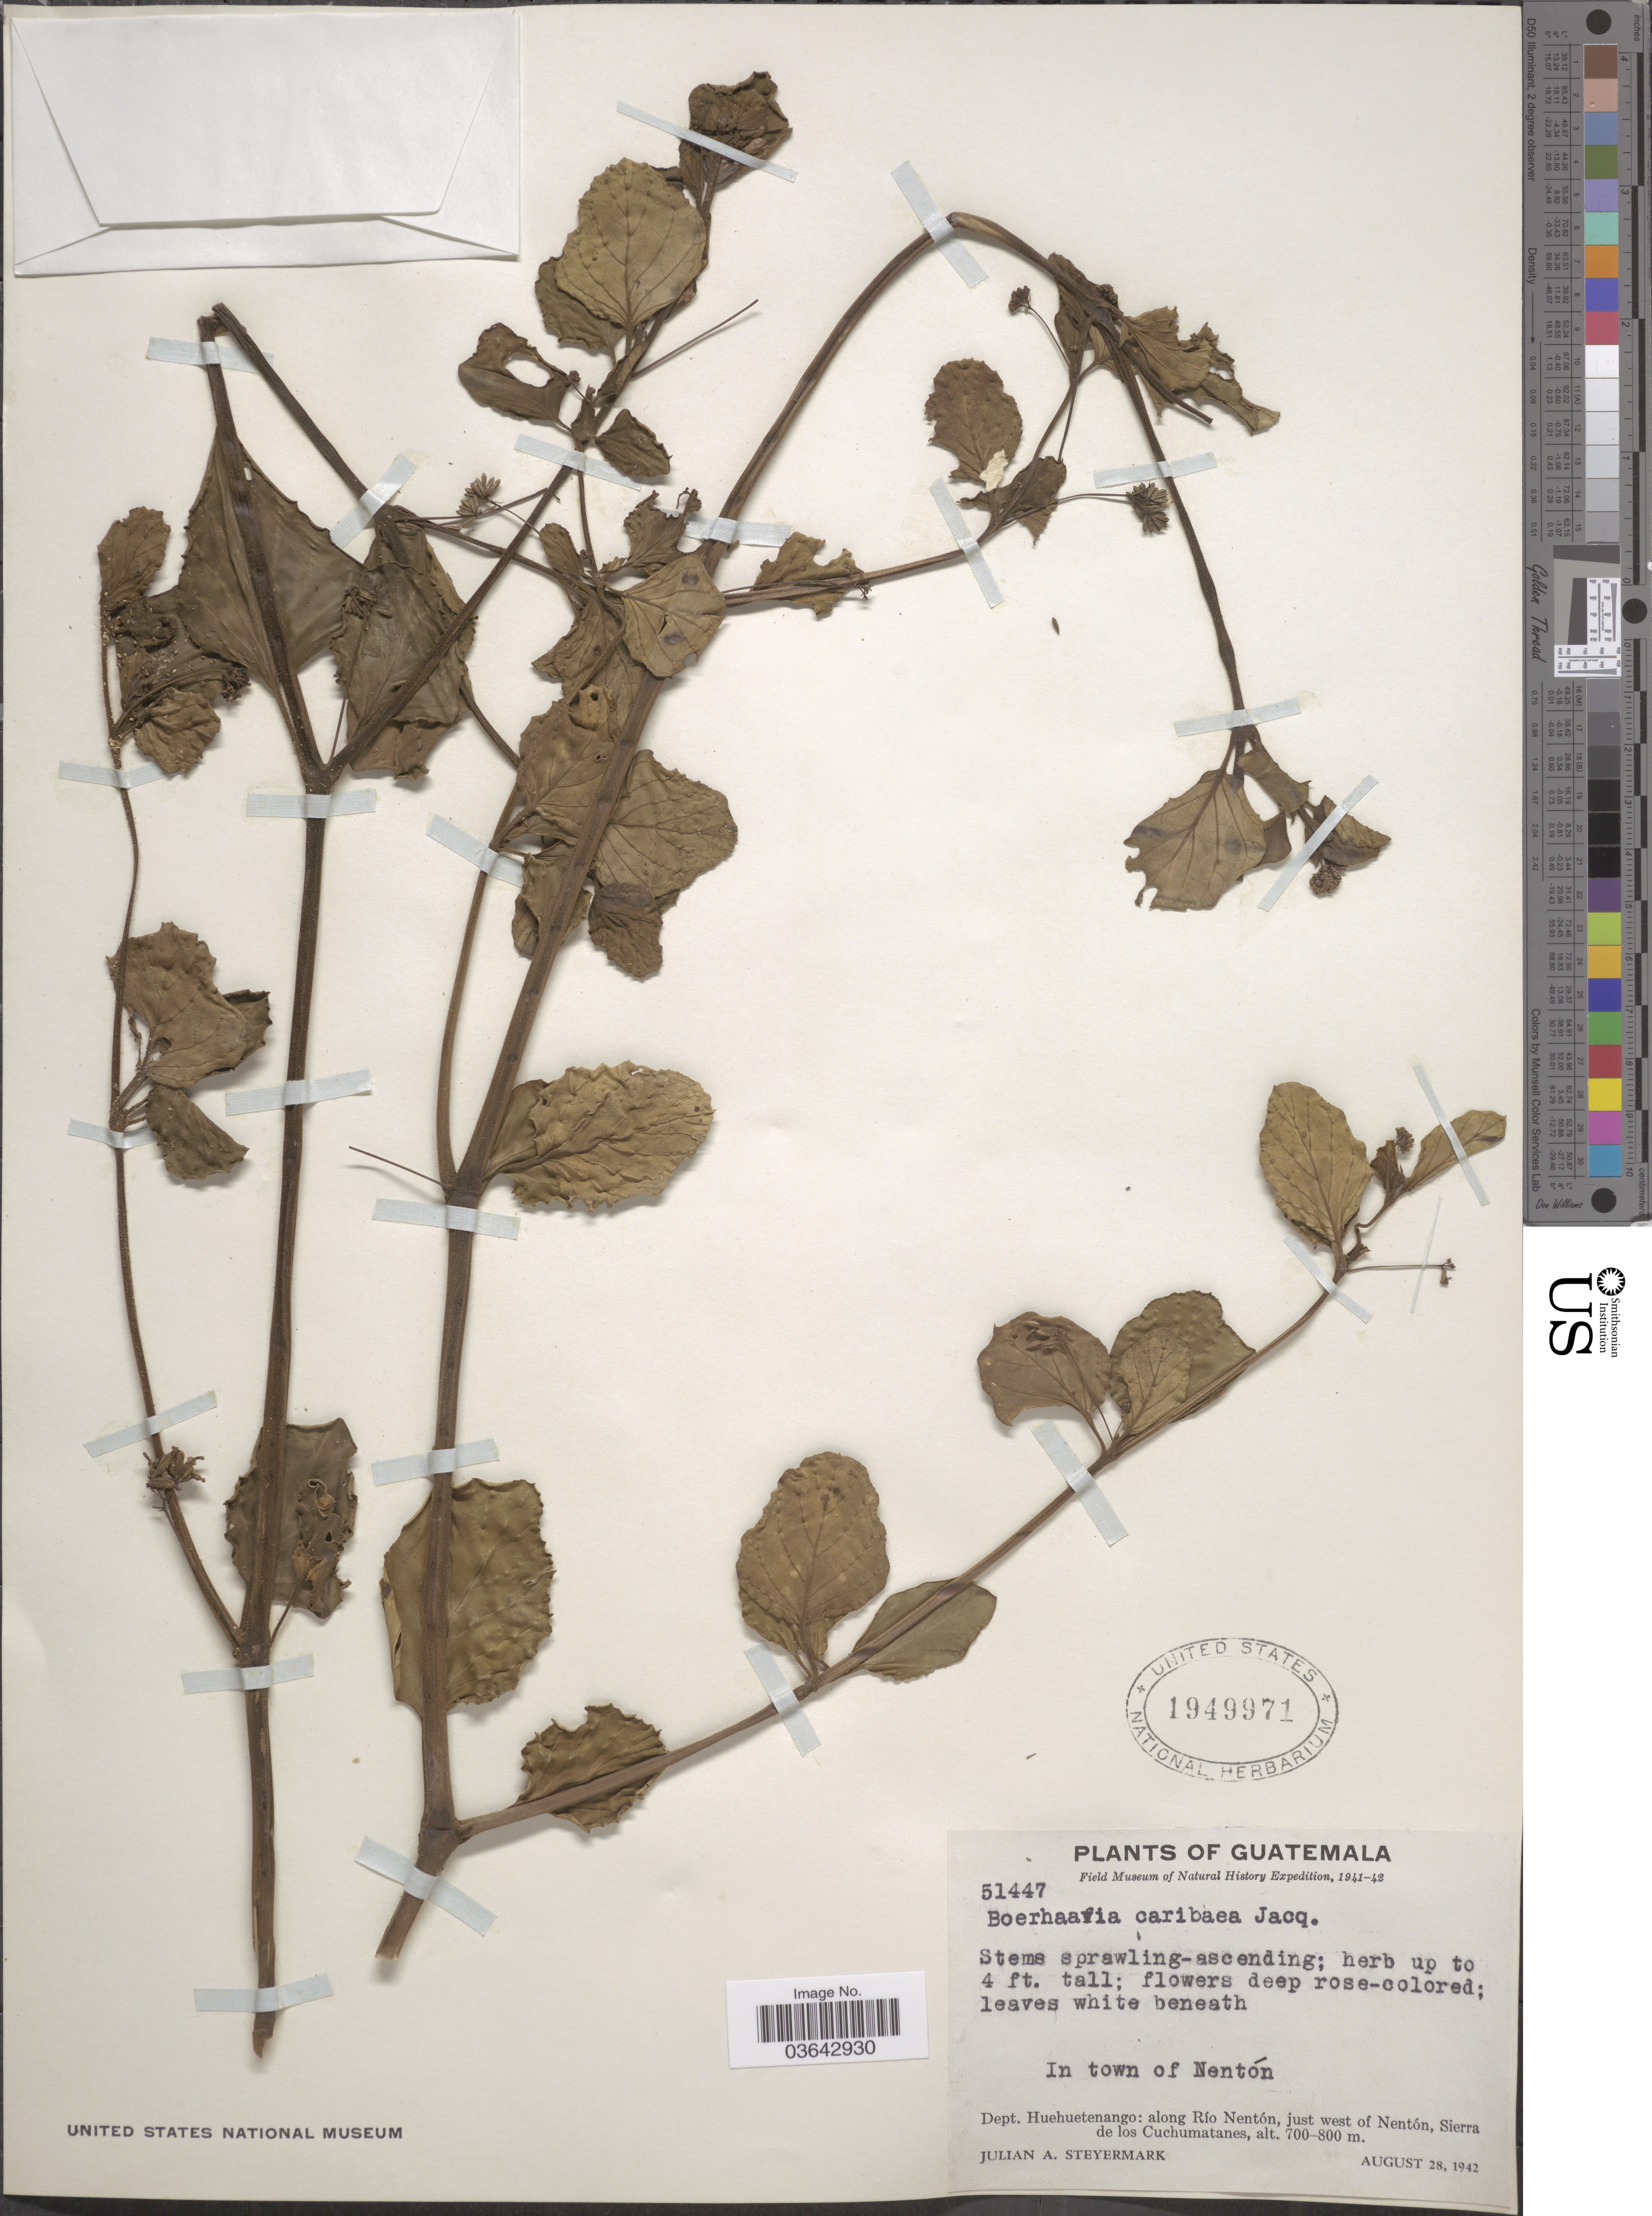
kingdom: Plantae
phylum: Tracheophyta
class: Magnoliopsida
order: Caryophyllales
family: Nyctaginaceae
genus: Boerhavia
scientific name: Boerhavia caribaea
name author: Jacq.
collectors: J. Steyermark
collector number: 51447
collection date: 1942-08-28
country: Guatemala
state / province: Huehuetenango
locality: In town of Nentón. Dept. Huehuetenango: along Río Nentón, just west of Nentón, Sierra de los Cuchumatanes.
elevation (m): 700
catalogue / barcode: US 1949971